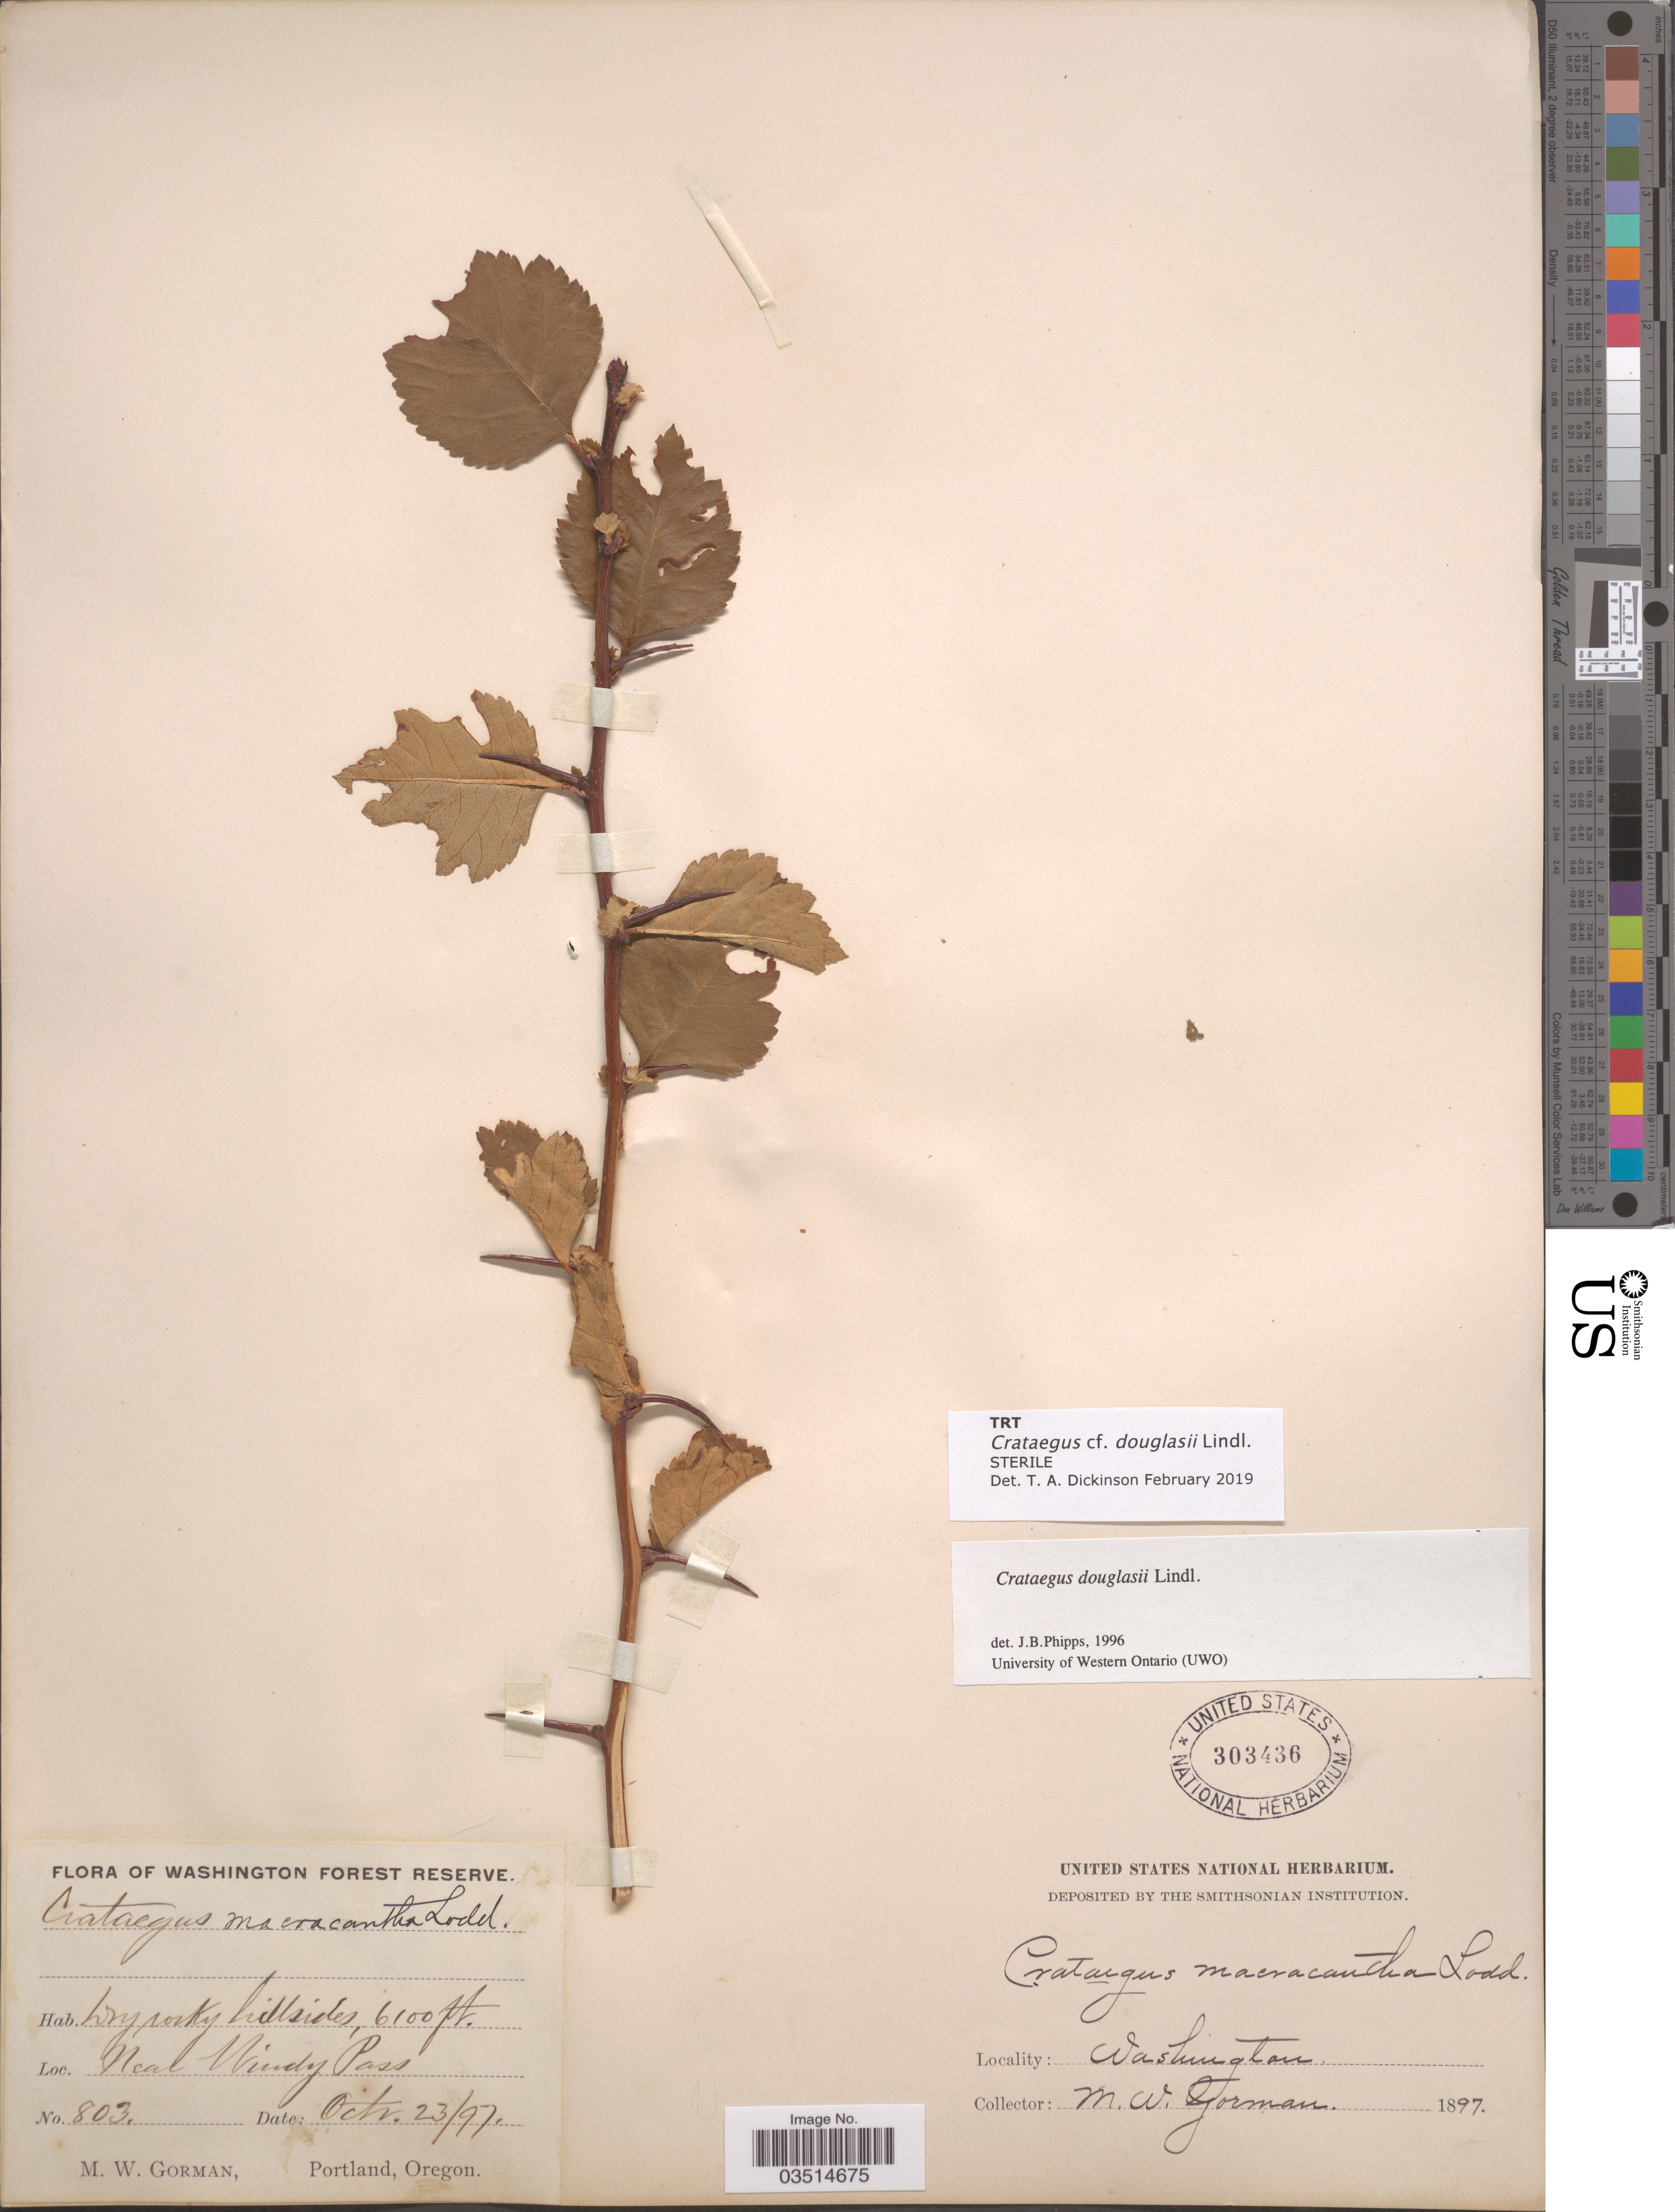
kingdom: Plantae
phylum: Tracheophyta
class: Magnoliopsida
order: Rosales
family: Rosaceae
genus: Crataegus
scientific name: Crataegus douglasii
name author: Lindl.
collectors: M. W. Gorman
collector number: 803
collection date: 1897-10-23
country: United States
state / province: Washington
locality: Washington Forest Reserve. Near Windy Pass.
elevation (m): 1859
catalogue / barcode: US 303436